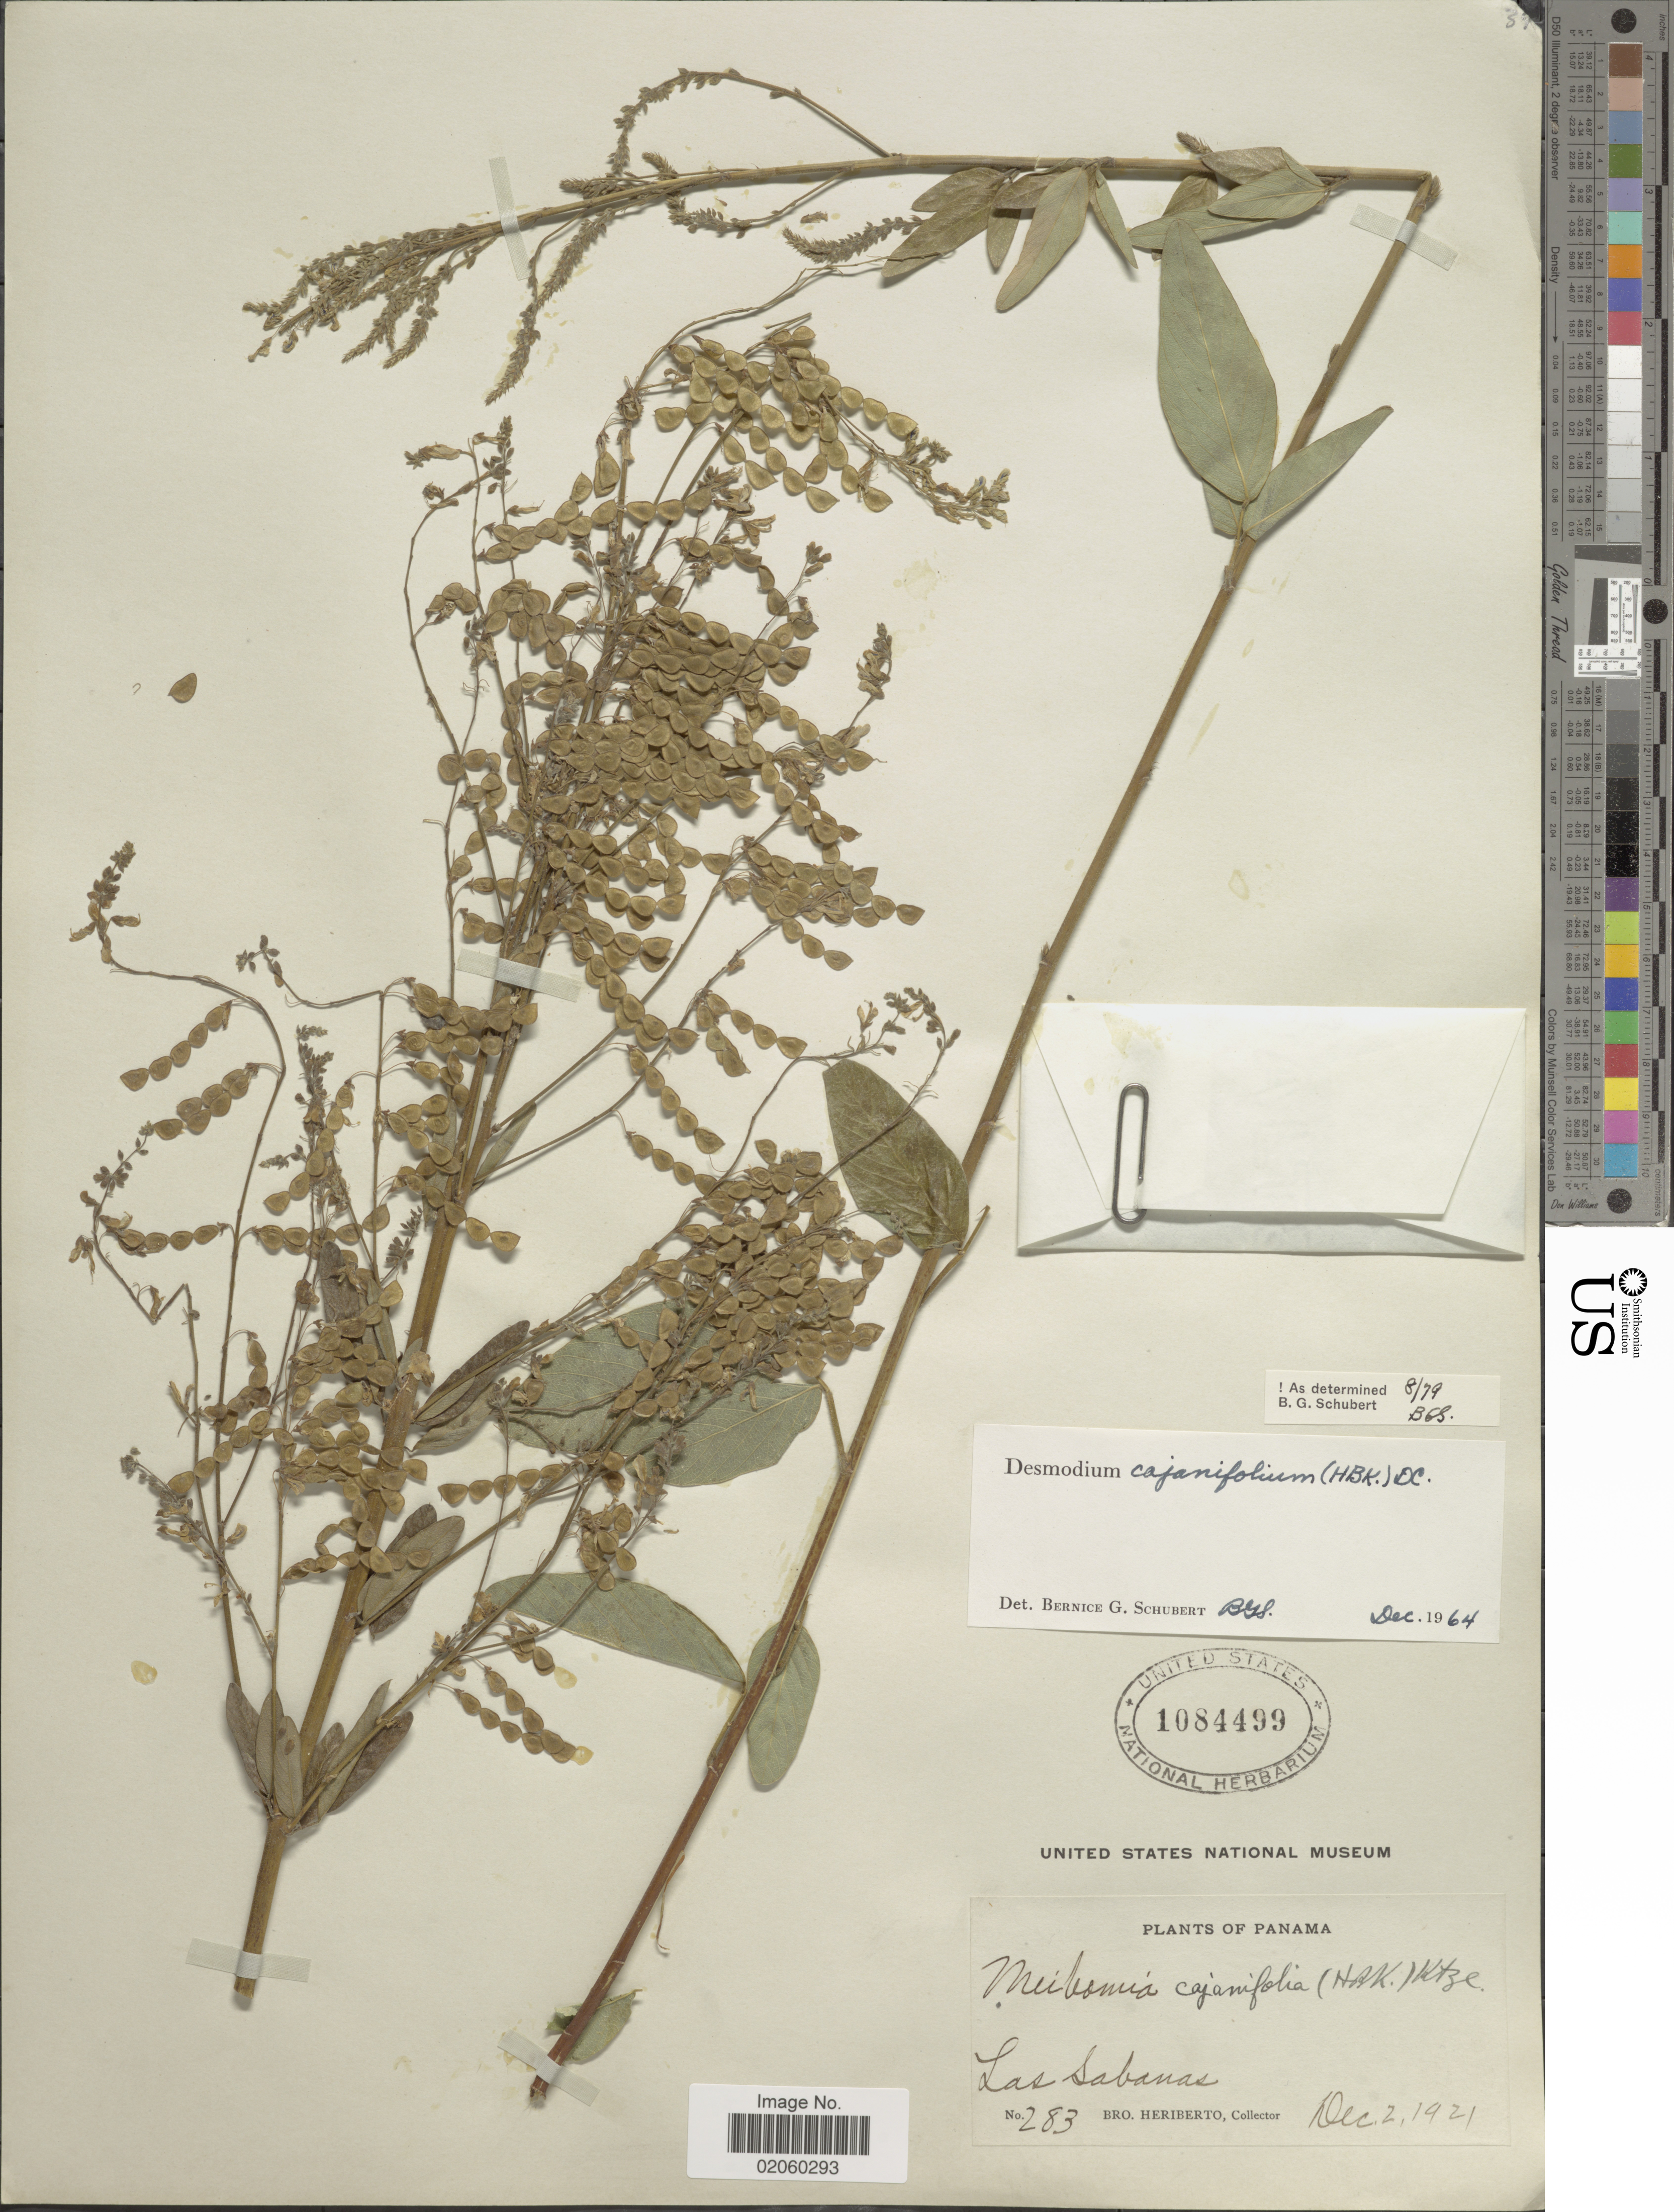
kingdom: Plantae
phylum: Tracheophyta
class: Magnoliopsida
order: Fabales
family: Fabaceae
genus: Desmodium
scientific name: Desmodium cajanifolium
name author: (Kunth) DC.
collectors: B. Heriberto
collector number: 283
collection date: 1921-12-02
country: Panama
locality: Las Sabanas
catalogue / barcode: US 1084499